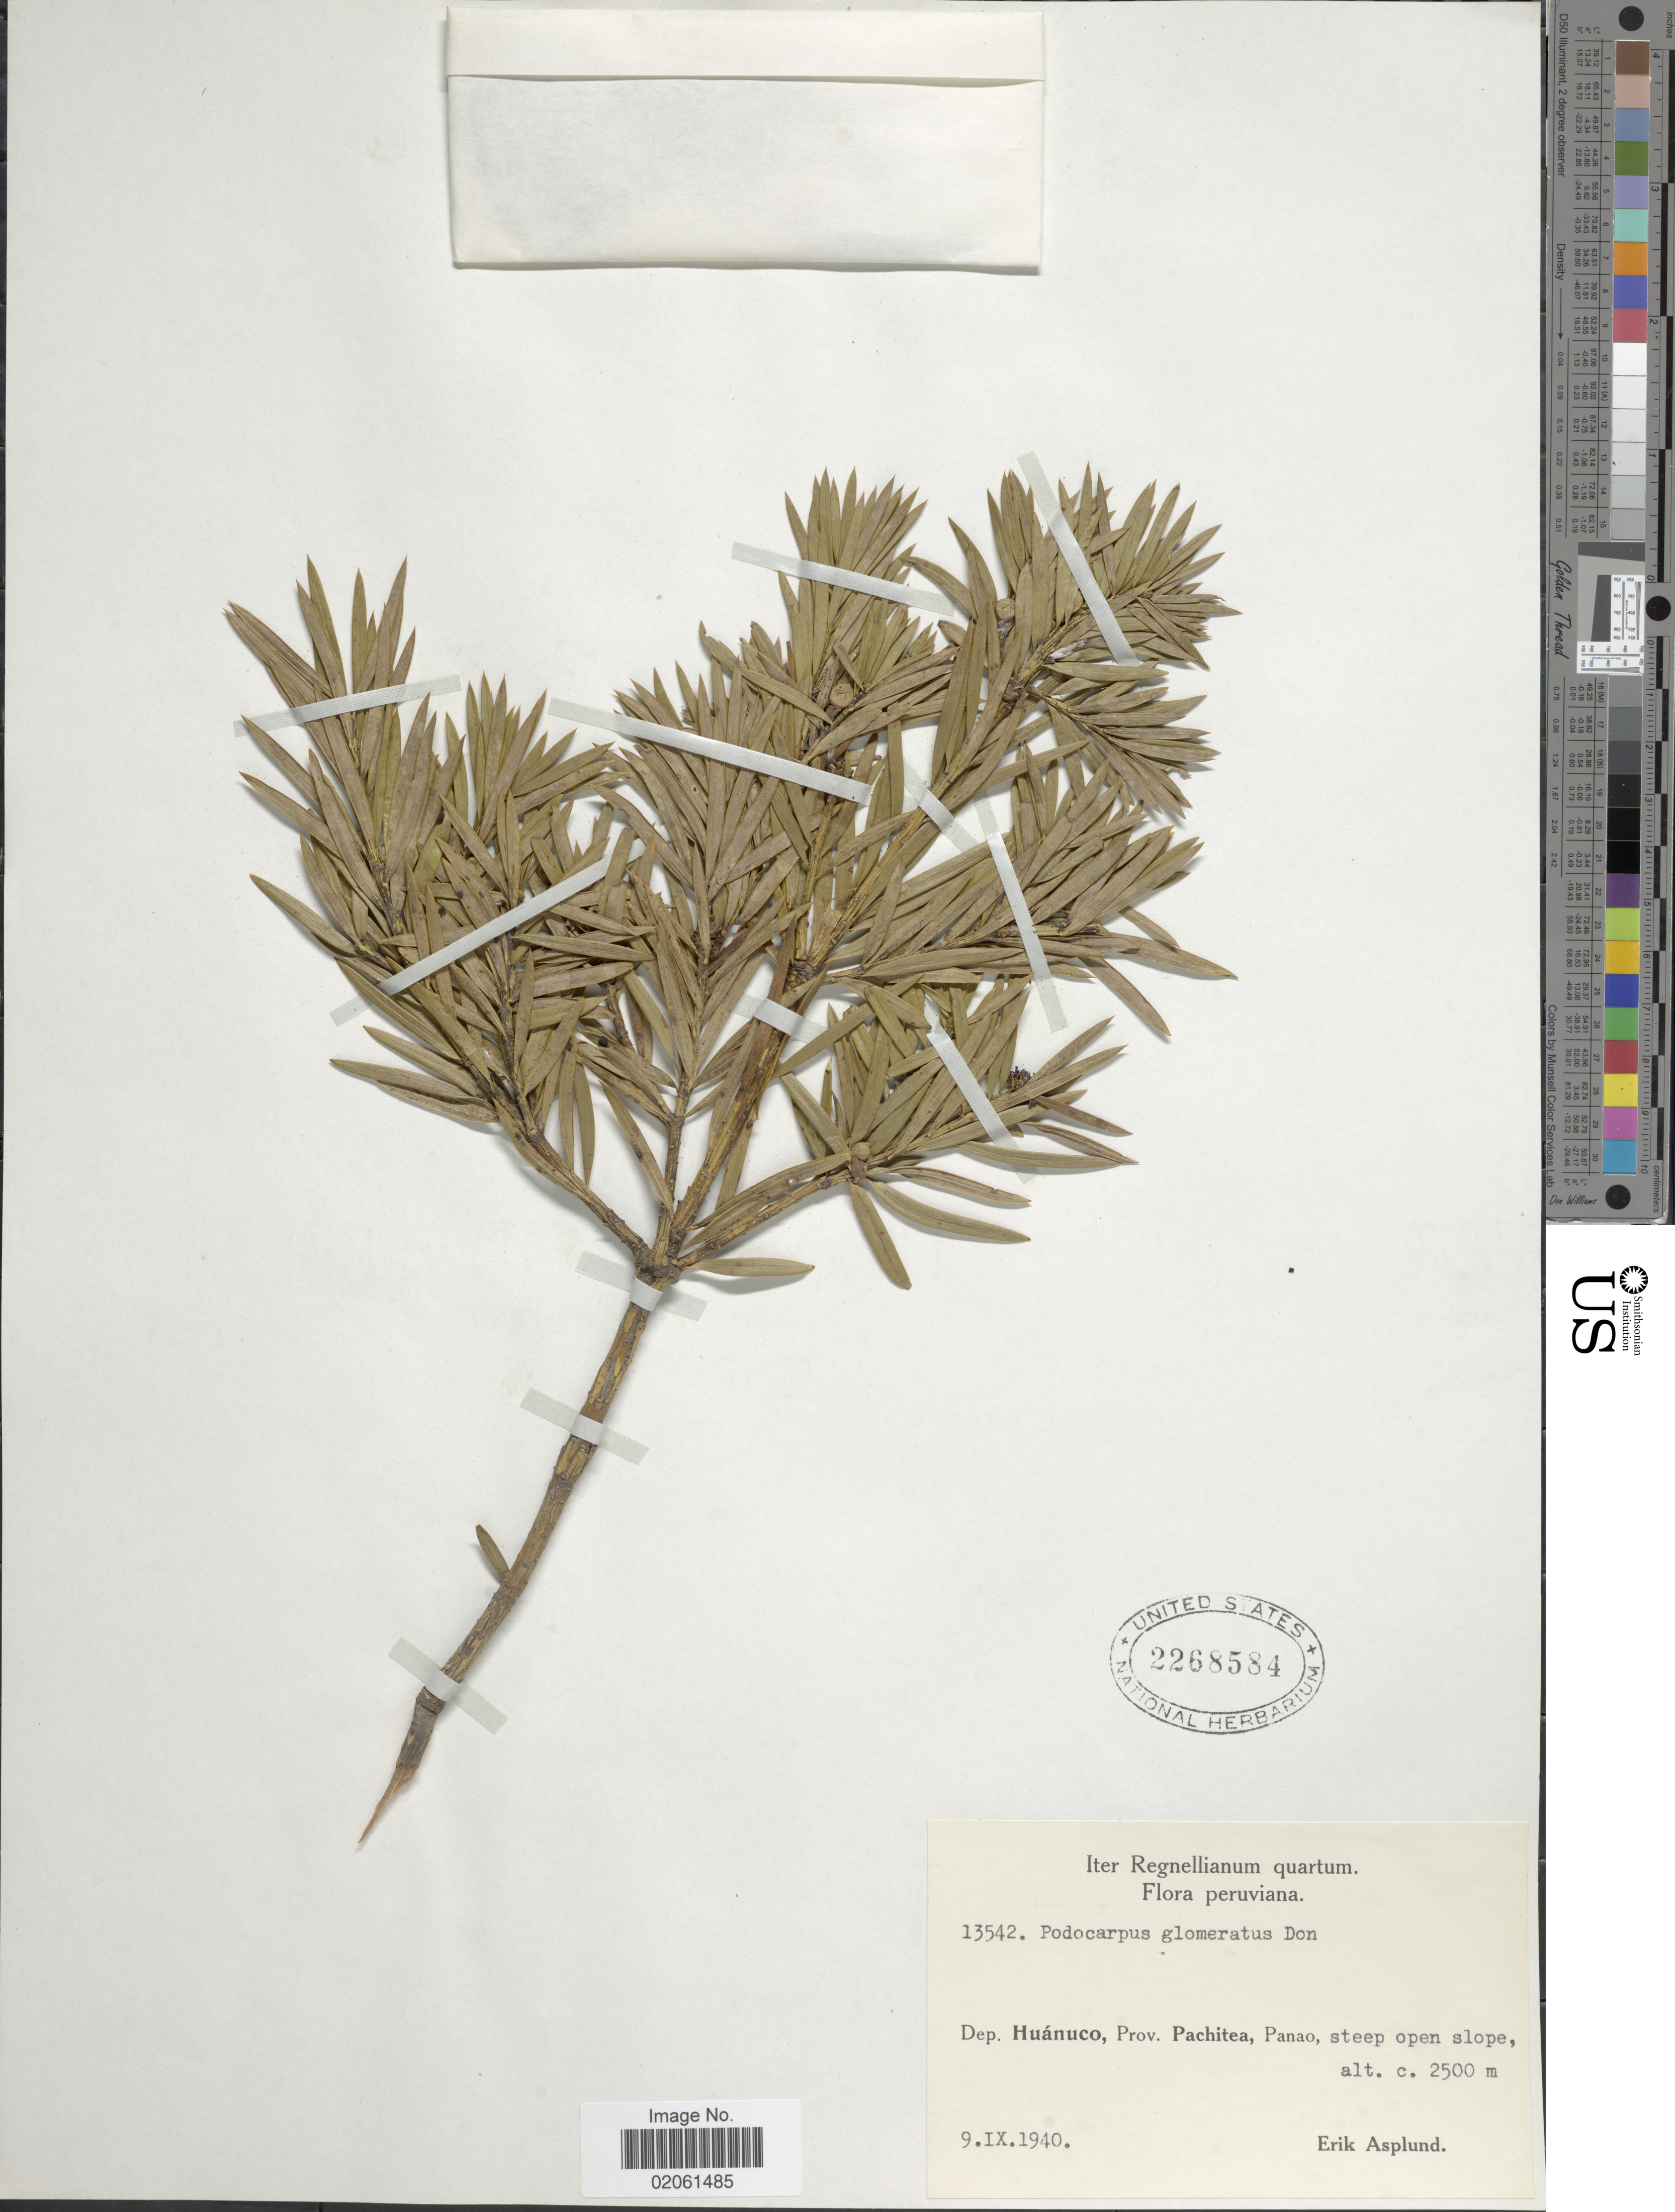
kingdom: Plantae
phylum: Tracheophyta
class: Pinopsida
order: Pinales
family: Podocarpaceae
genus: Podocarpus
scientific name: Podocarpus glomeratus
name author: D. Don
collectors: E. Asplund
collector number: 13542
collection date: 1940-09-09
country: Peru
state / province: Huánuco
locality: Dep. Huanuco, prov. Pachitea, Panao, steep open slope.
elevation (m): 2500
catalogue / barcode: US 2268584